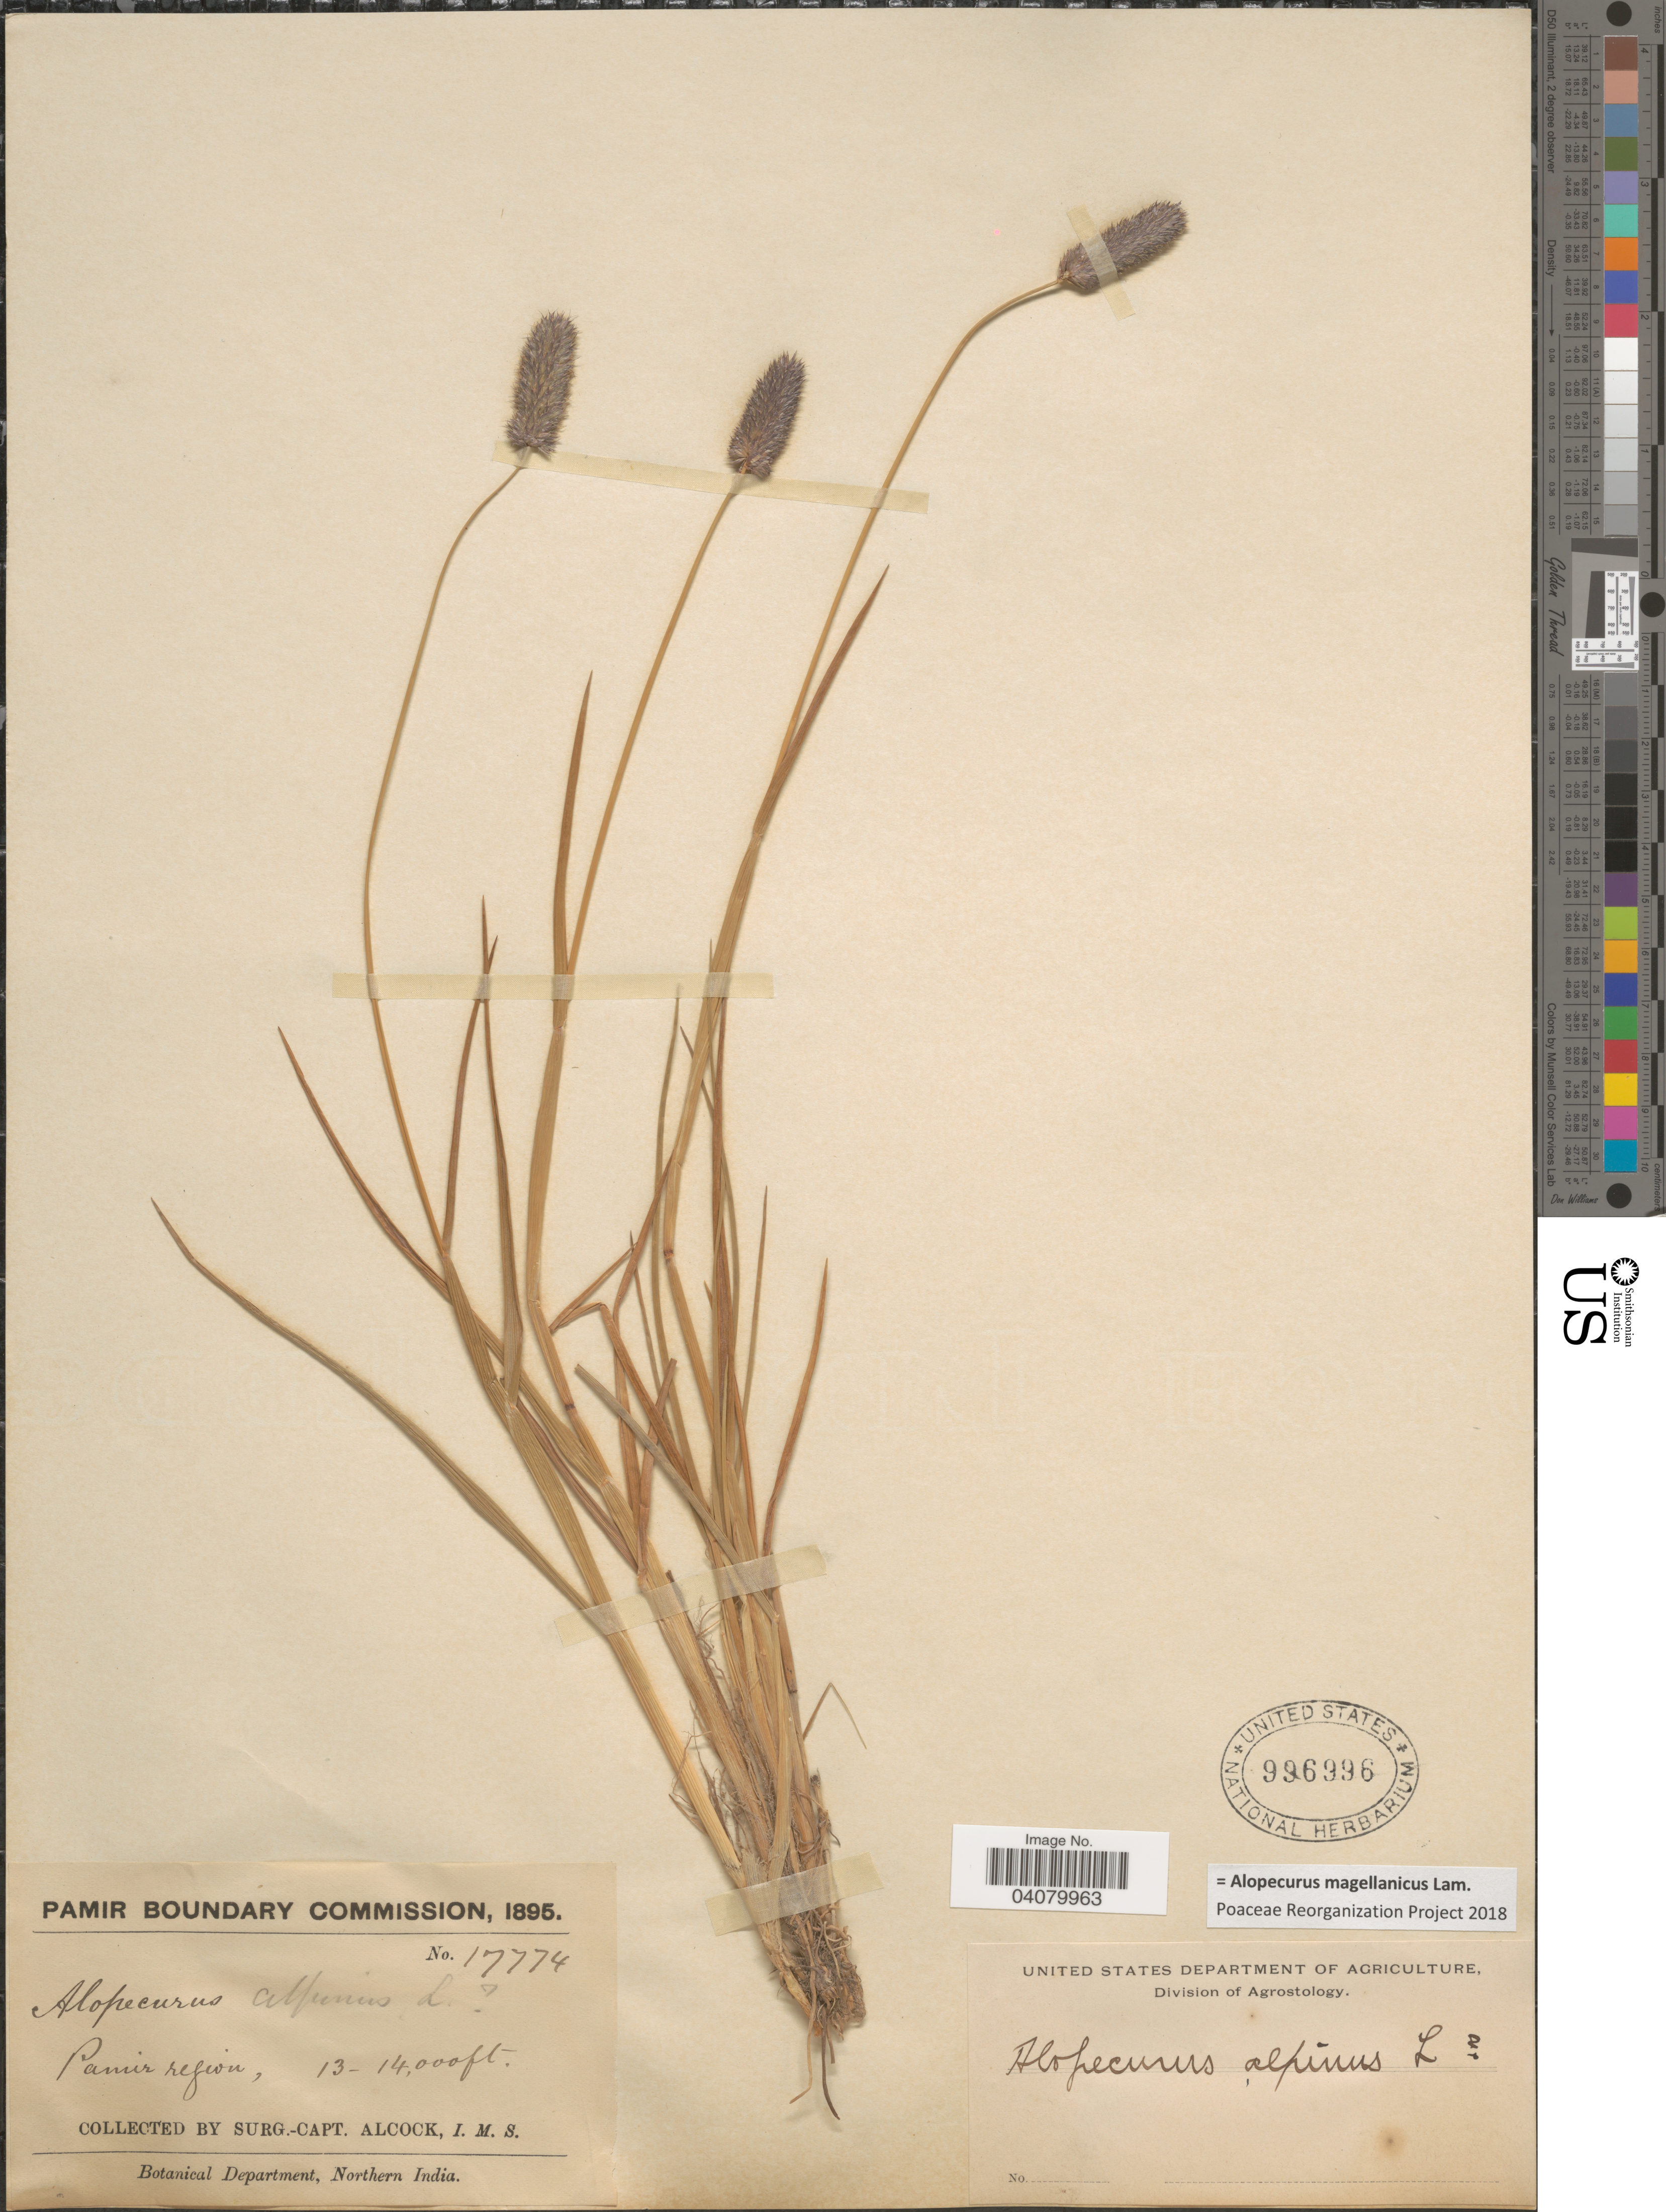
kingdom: Plantae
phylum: Tracheophyta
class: Liliopsida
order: Poales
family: Poaceae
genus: Alopecurus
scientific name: Alopecurus magellanicus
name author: Lam.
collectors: Surg. -Capt. Alcock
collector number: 17774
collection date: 1895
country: India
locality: Pamir region.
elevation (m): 3962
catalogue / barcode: US 996996